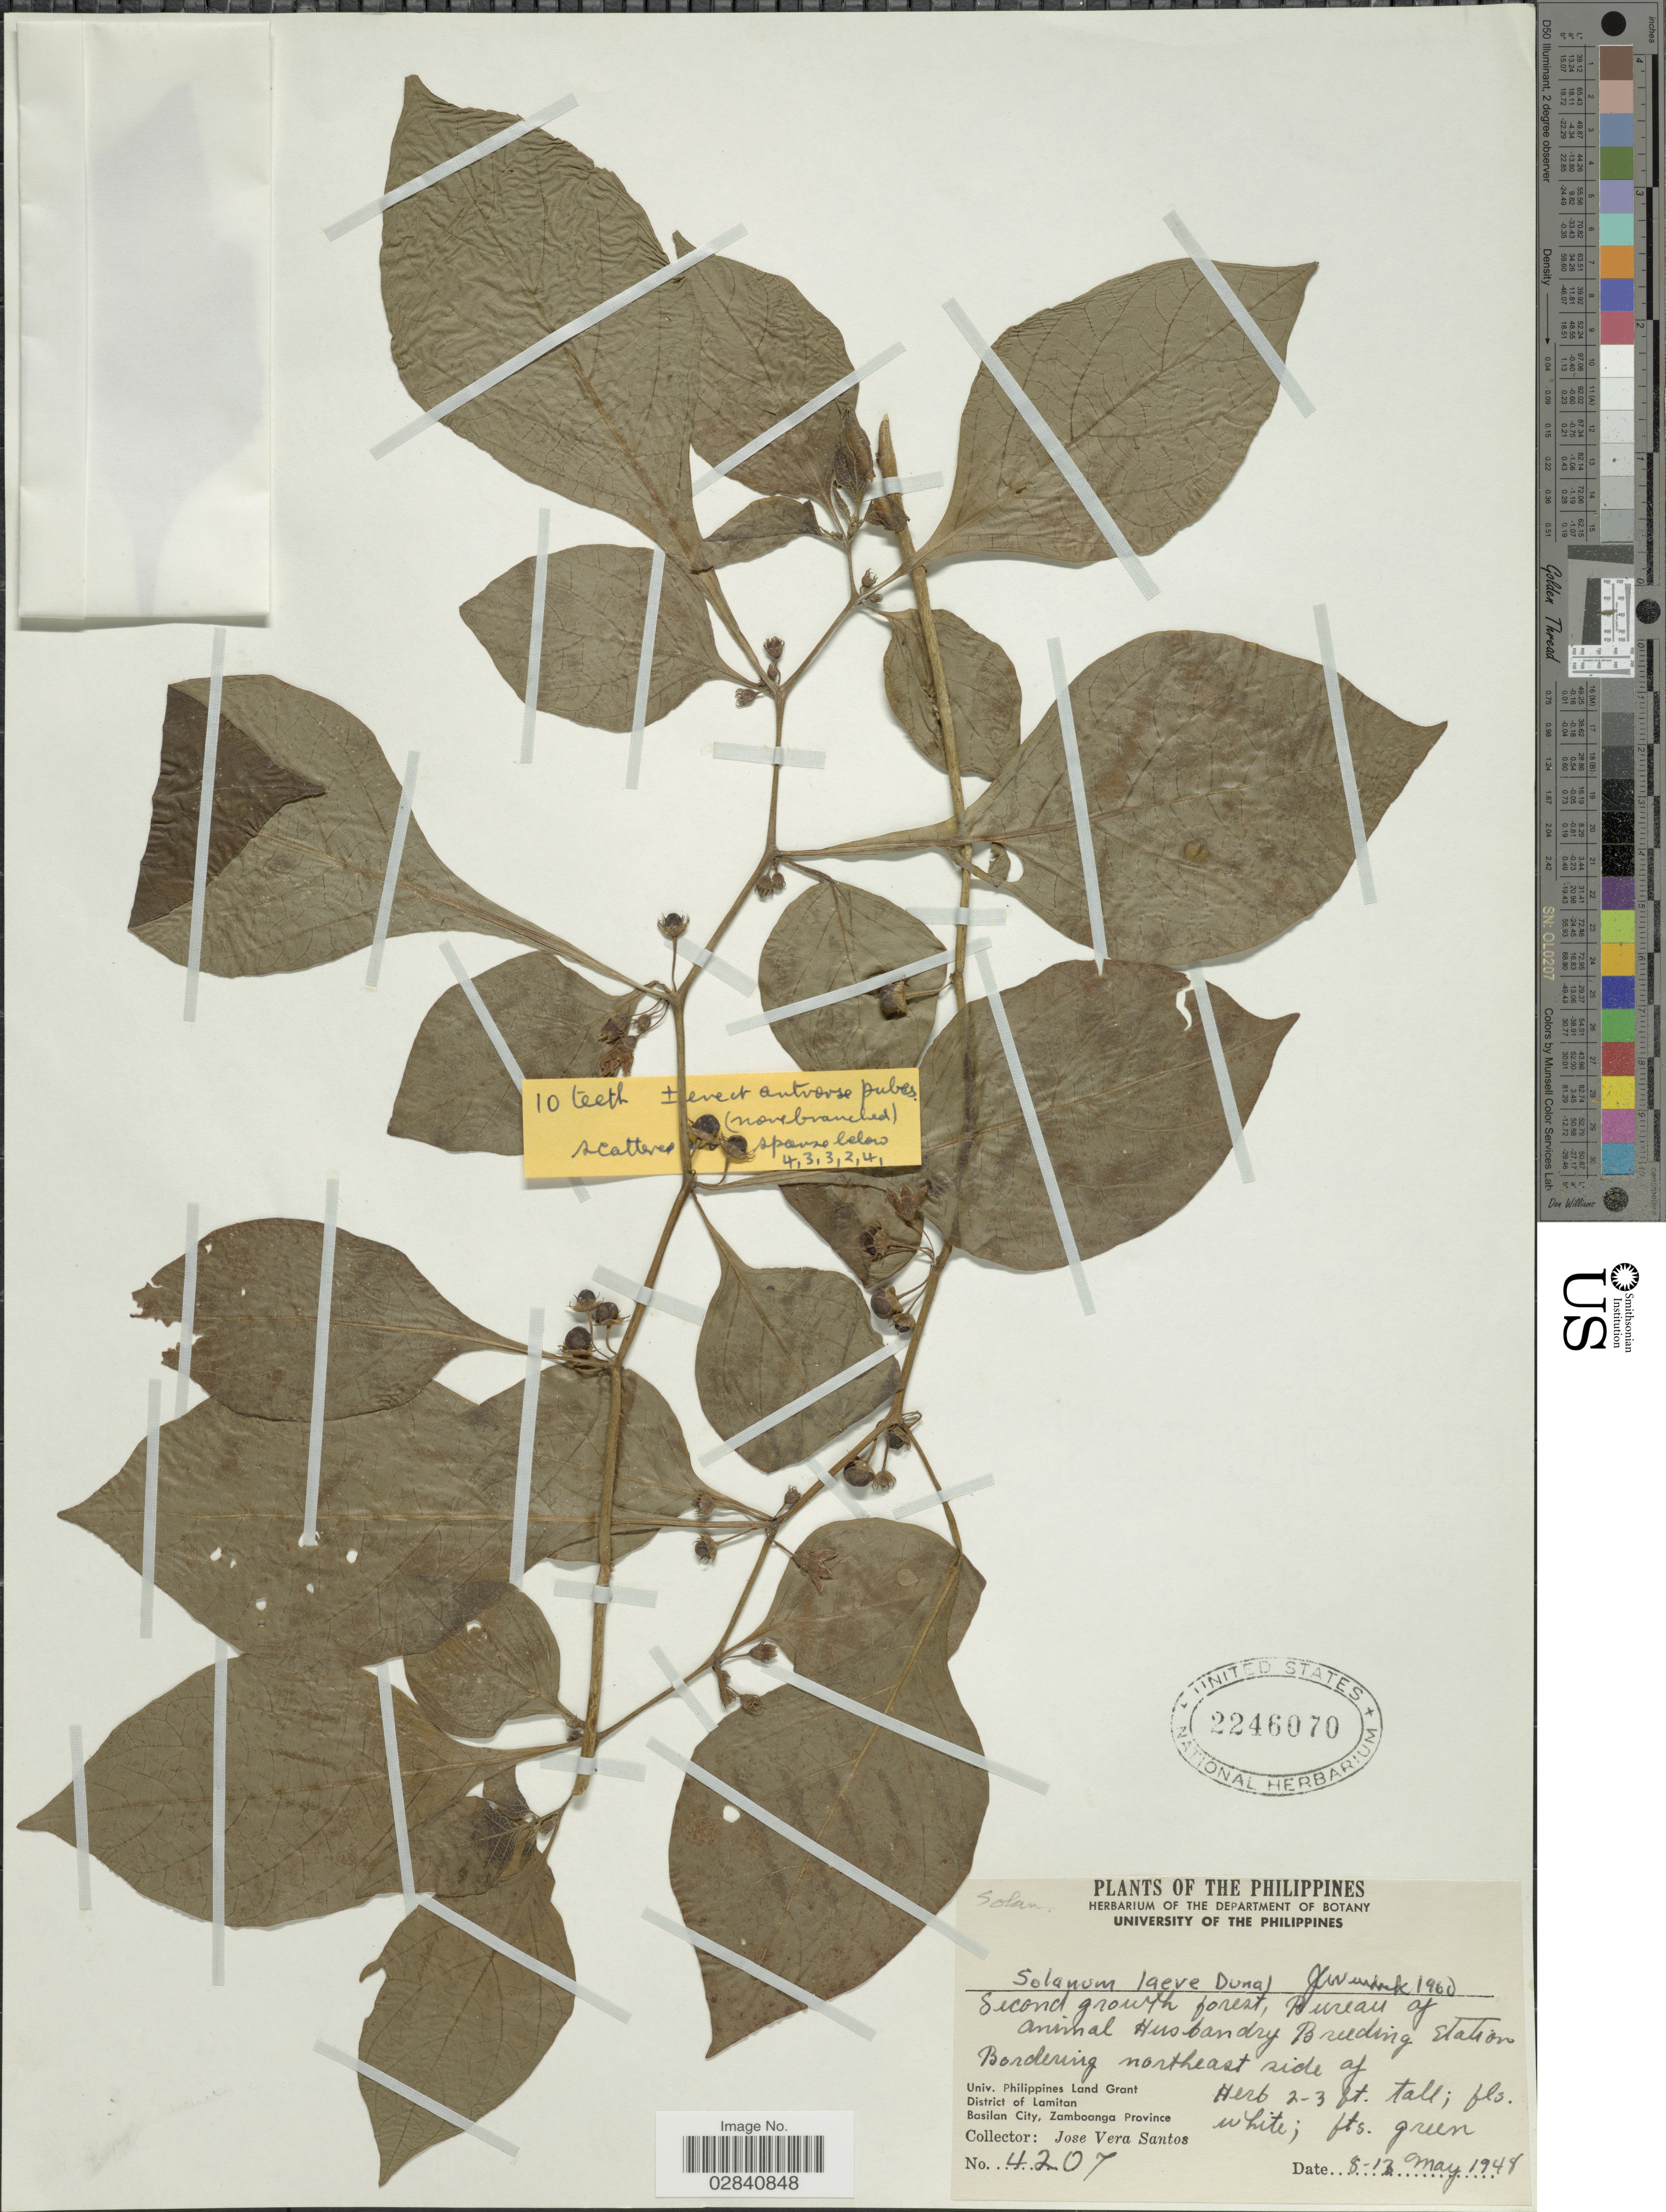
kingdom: Plantae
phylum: Tracheophyta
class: Magnoliopsida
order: Solanales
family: Solanaceae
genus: Lycianthes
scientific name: Lycianthes biflora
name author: (Lour.) Bitter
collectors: J. V. Santos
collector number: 4207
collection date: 1948-05-08/1948-05-12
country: Philippines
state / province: Muslim Mindanao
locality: Bordering northeast side of Univ. Phillippines Land Grant, District Lamitan, Basilan City, Zamboanga Province.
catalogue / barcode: US 2246070